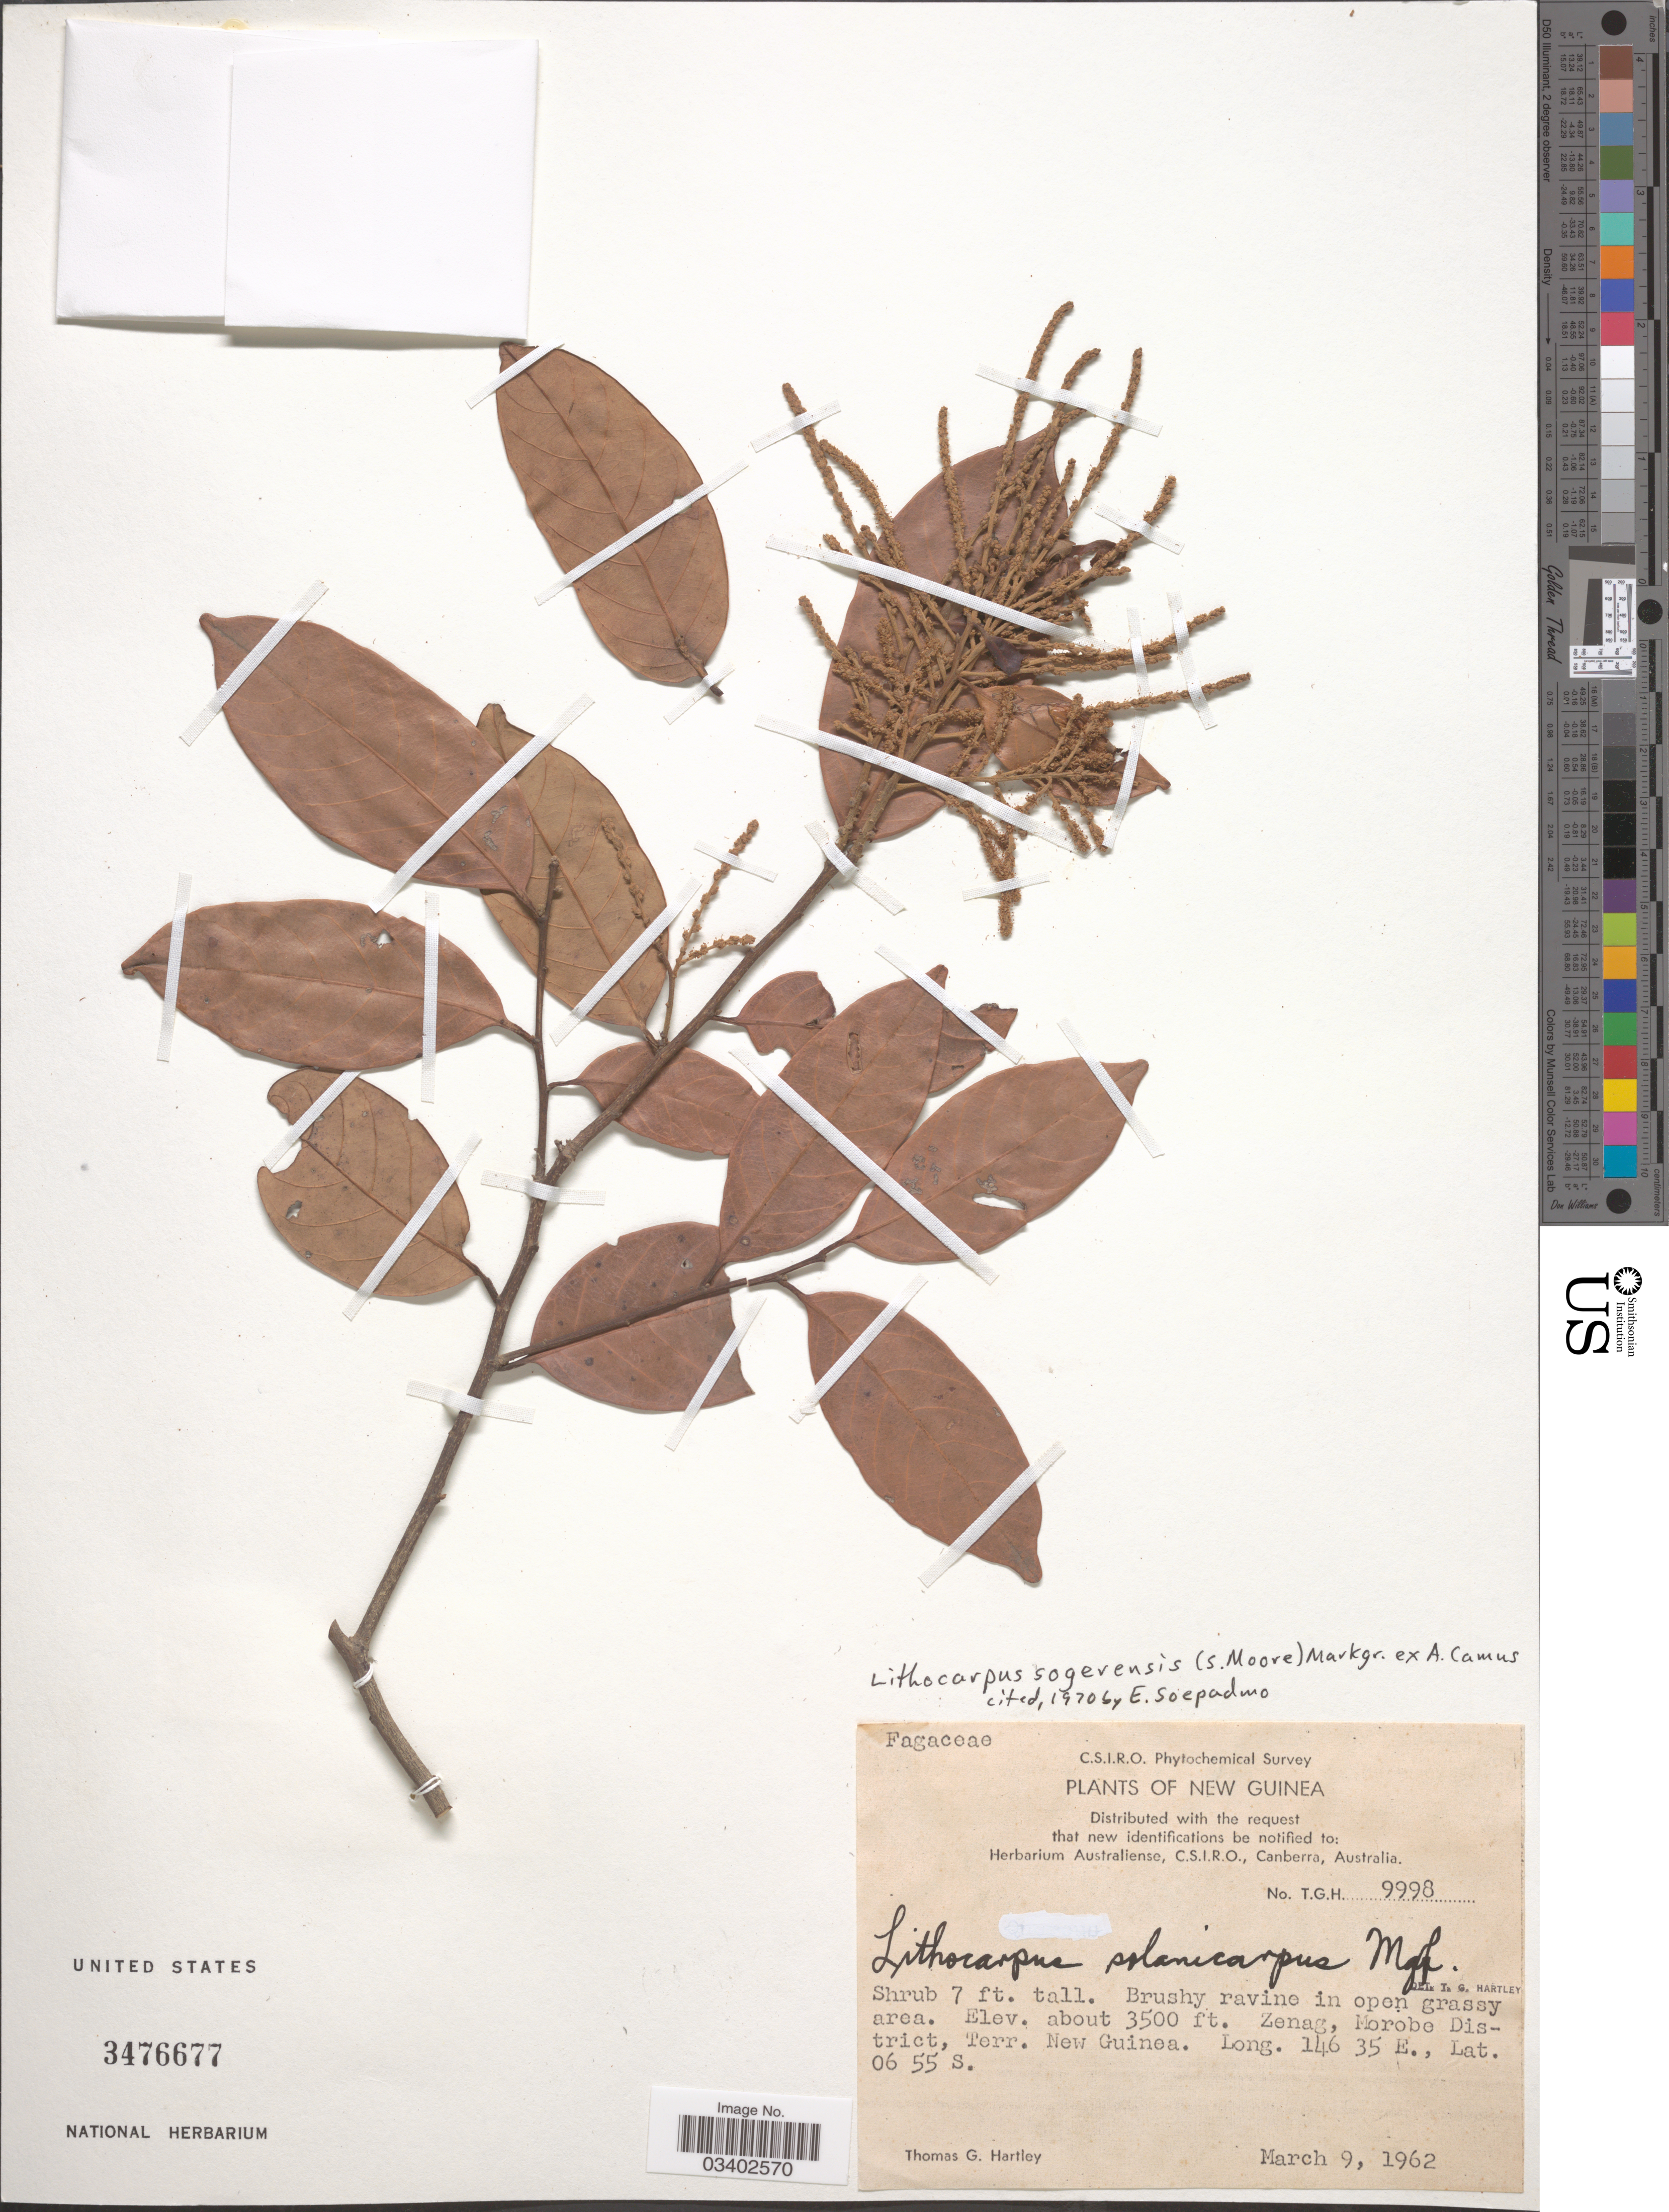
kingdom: Plantae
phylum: Tracheophyta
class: Magnoliopsida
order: Fagales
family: Fagaceae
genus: Lithocarpus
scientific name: Lithocarpus sogerensis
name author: (S. Moore) Markgr. ex A. Camus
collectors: T. G. Hartley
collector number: T.G.H. 9998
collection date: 1962-03-09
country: Papua New Guinea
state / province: Morobe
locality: New Guinea. Zenag, Morobe District, Terr. New Guinea.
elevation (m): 1067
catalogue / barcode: US 3476677